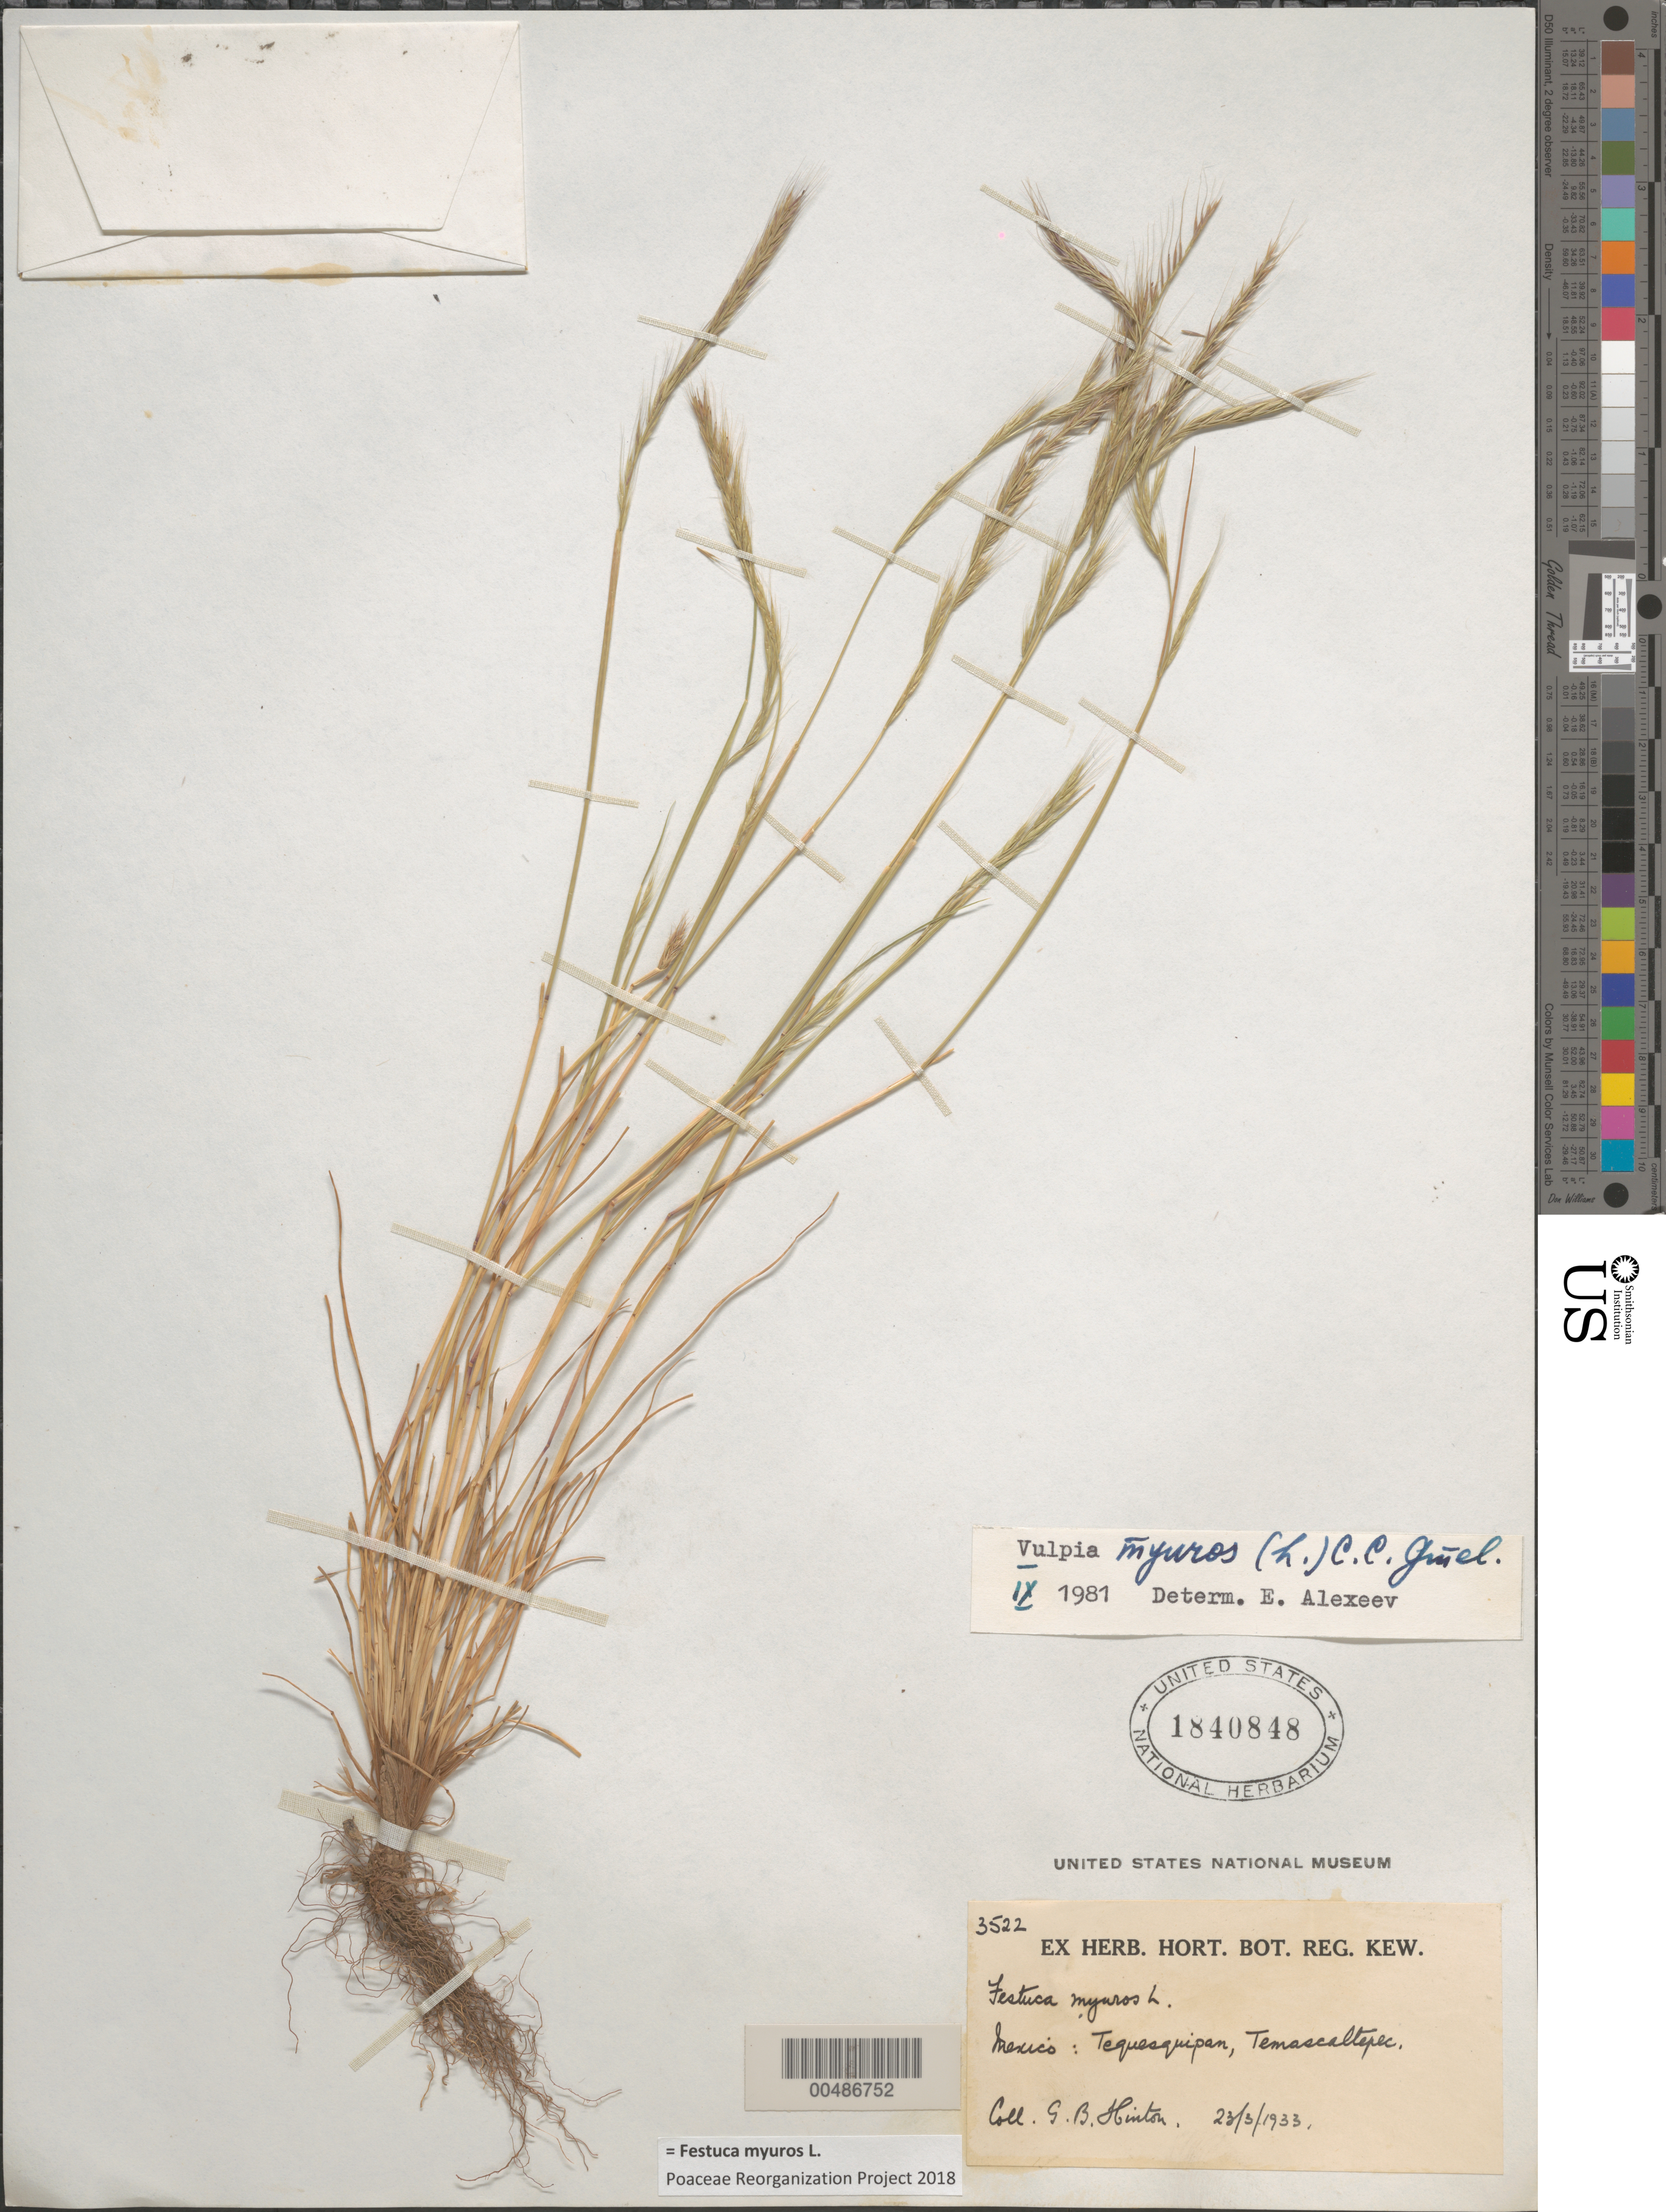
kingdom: Plantae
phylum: Tracheophyta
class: Liliopsida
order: Poales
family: Poaceae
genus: Festuca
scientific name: Festuca myuros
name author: L.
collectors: G. B. Hinton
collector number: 3522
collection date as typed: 23 Mar 1933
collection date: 1933-03-23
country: Mexico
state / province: México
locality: Tequesquipan, Temascaltepec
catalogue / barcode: US 1840848